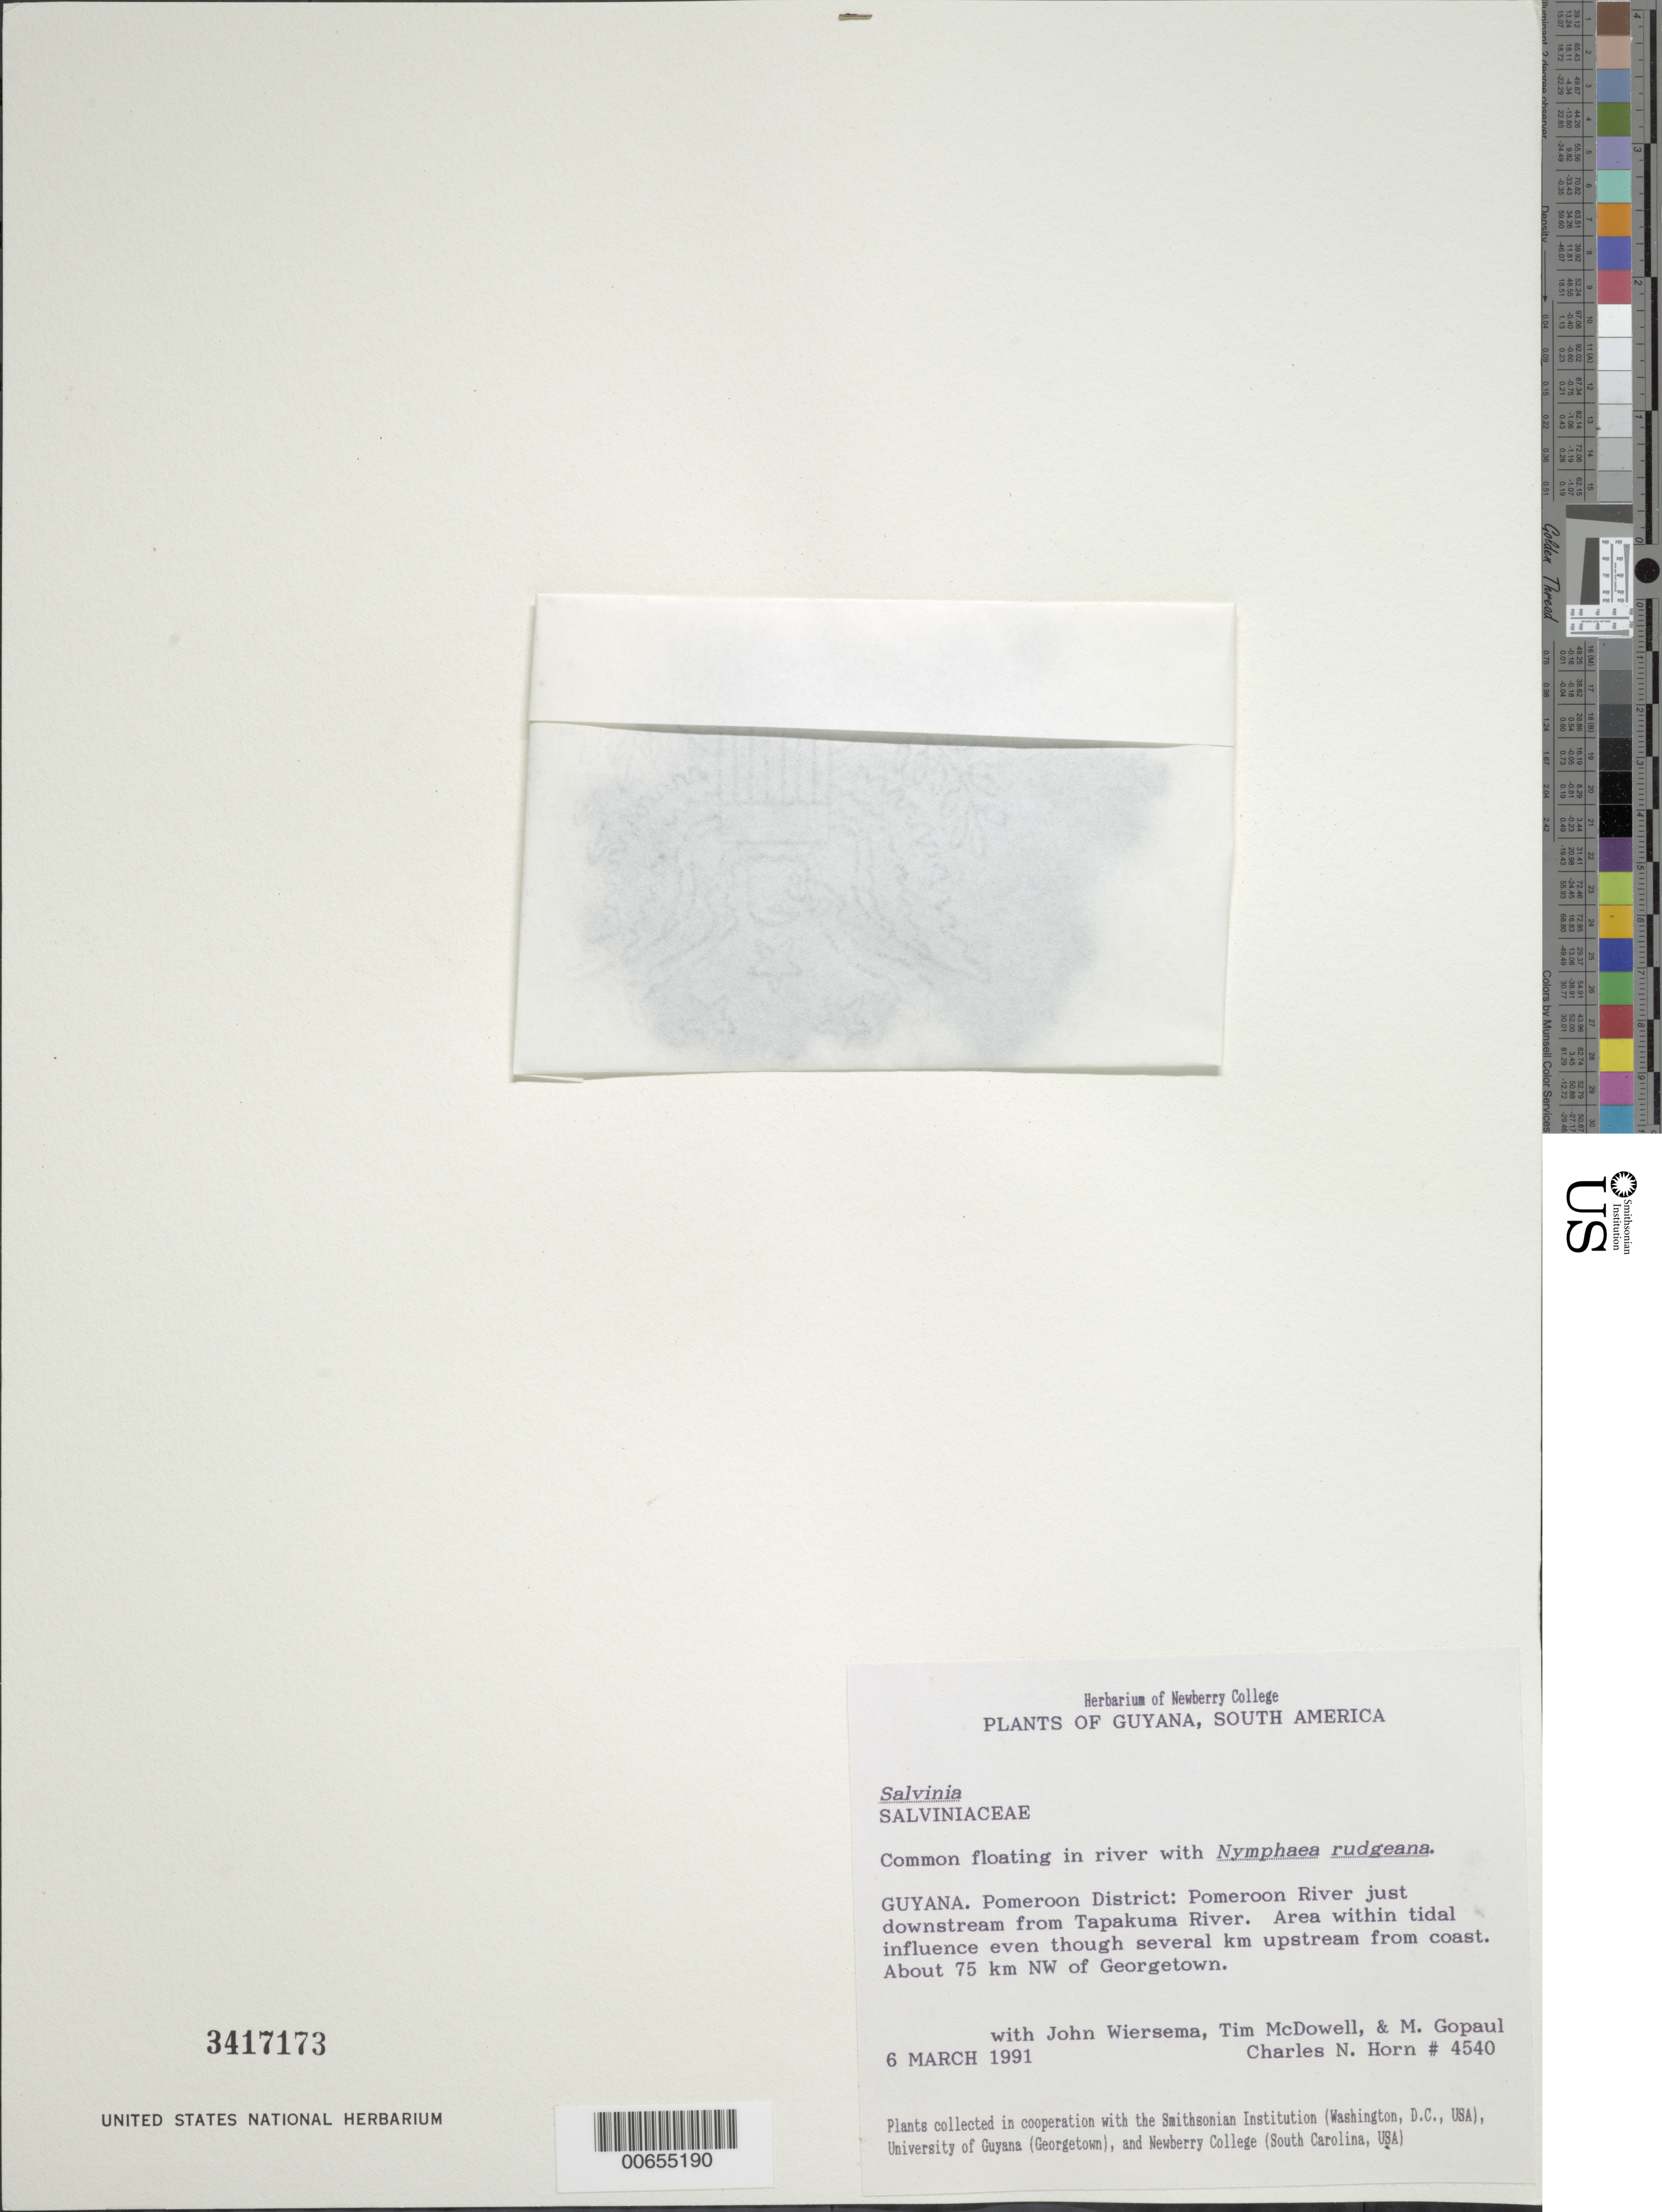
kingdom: Plantae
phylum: Tracheophyta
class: Polypodiopsida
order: Salviniales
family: Salviniaceae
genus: Salvinia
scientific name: Salvinia auriculata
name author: Aubl.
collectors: C. N. Horn, J. H. Wiersema, T. McDowell & M. Gopaul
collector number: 4540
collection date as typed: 6-Mar-91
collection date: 1991-03-06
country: Guyana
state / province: Pomeroon-Supenaam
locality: Pomeroon R., downstream from Tapakuma R., 75 km NW of Georgetown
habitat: Area with tidal influence, even though several km upstream from coast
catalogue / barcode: US 3417173